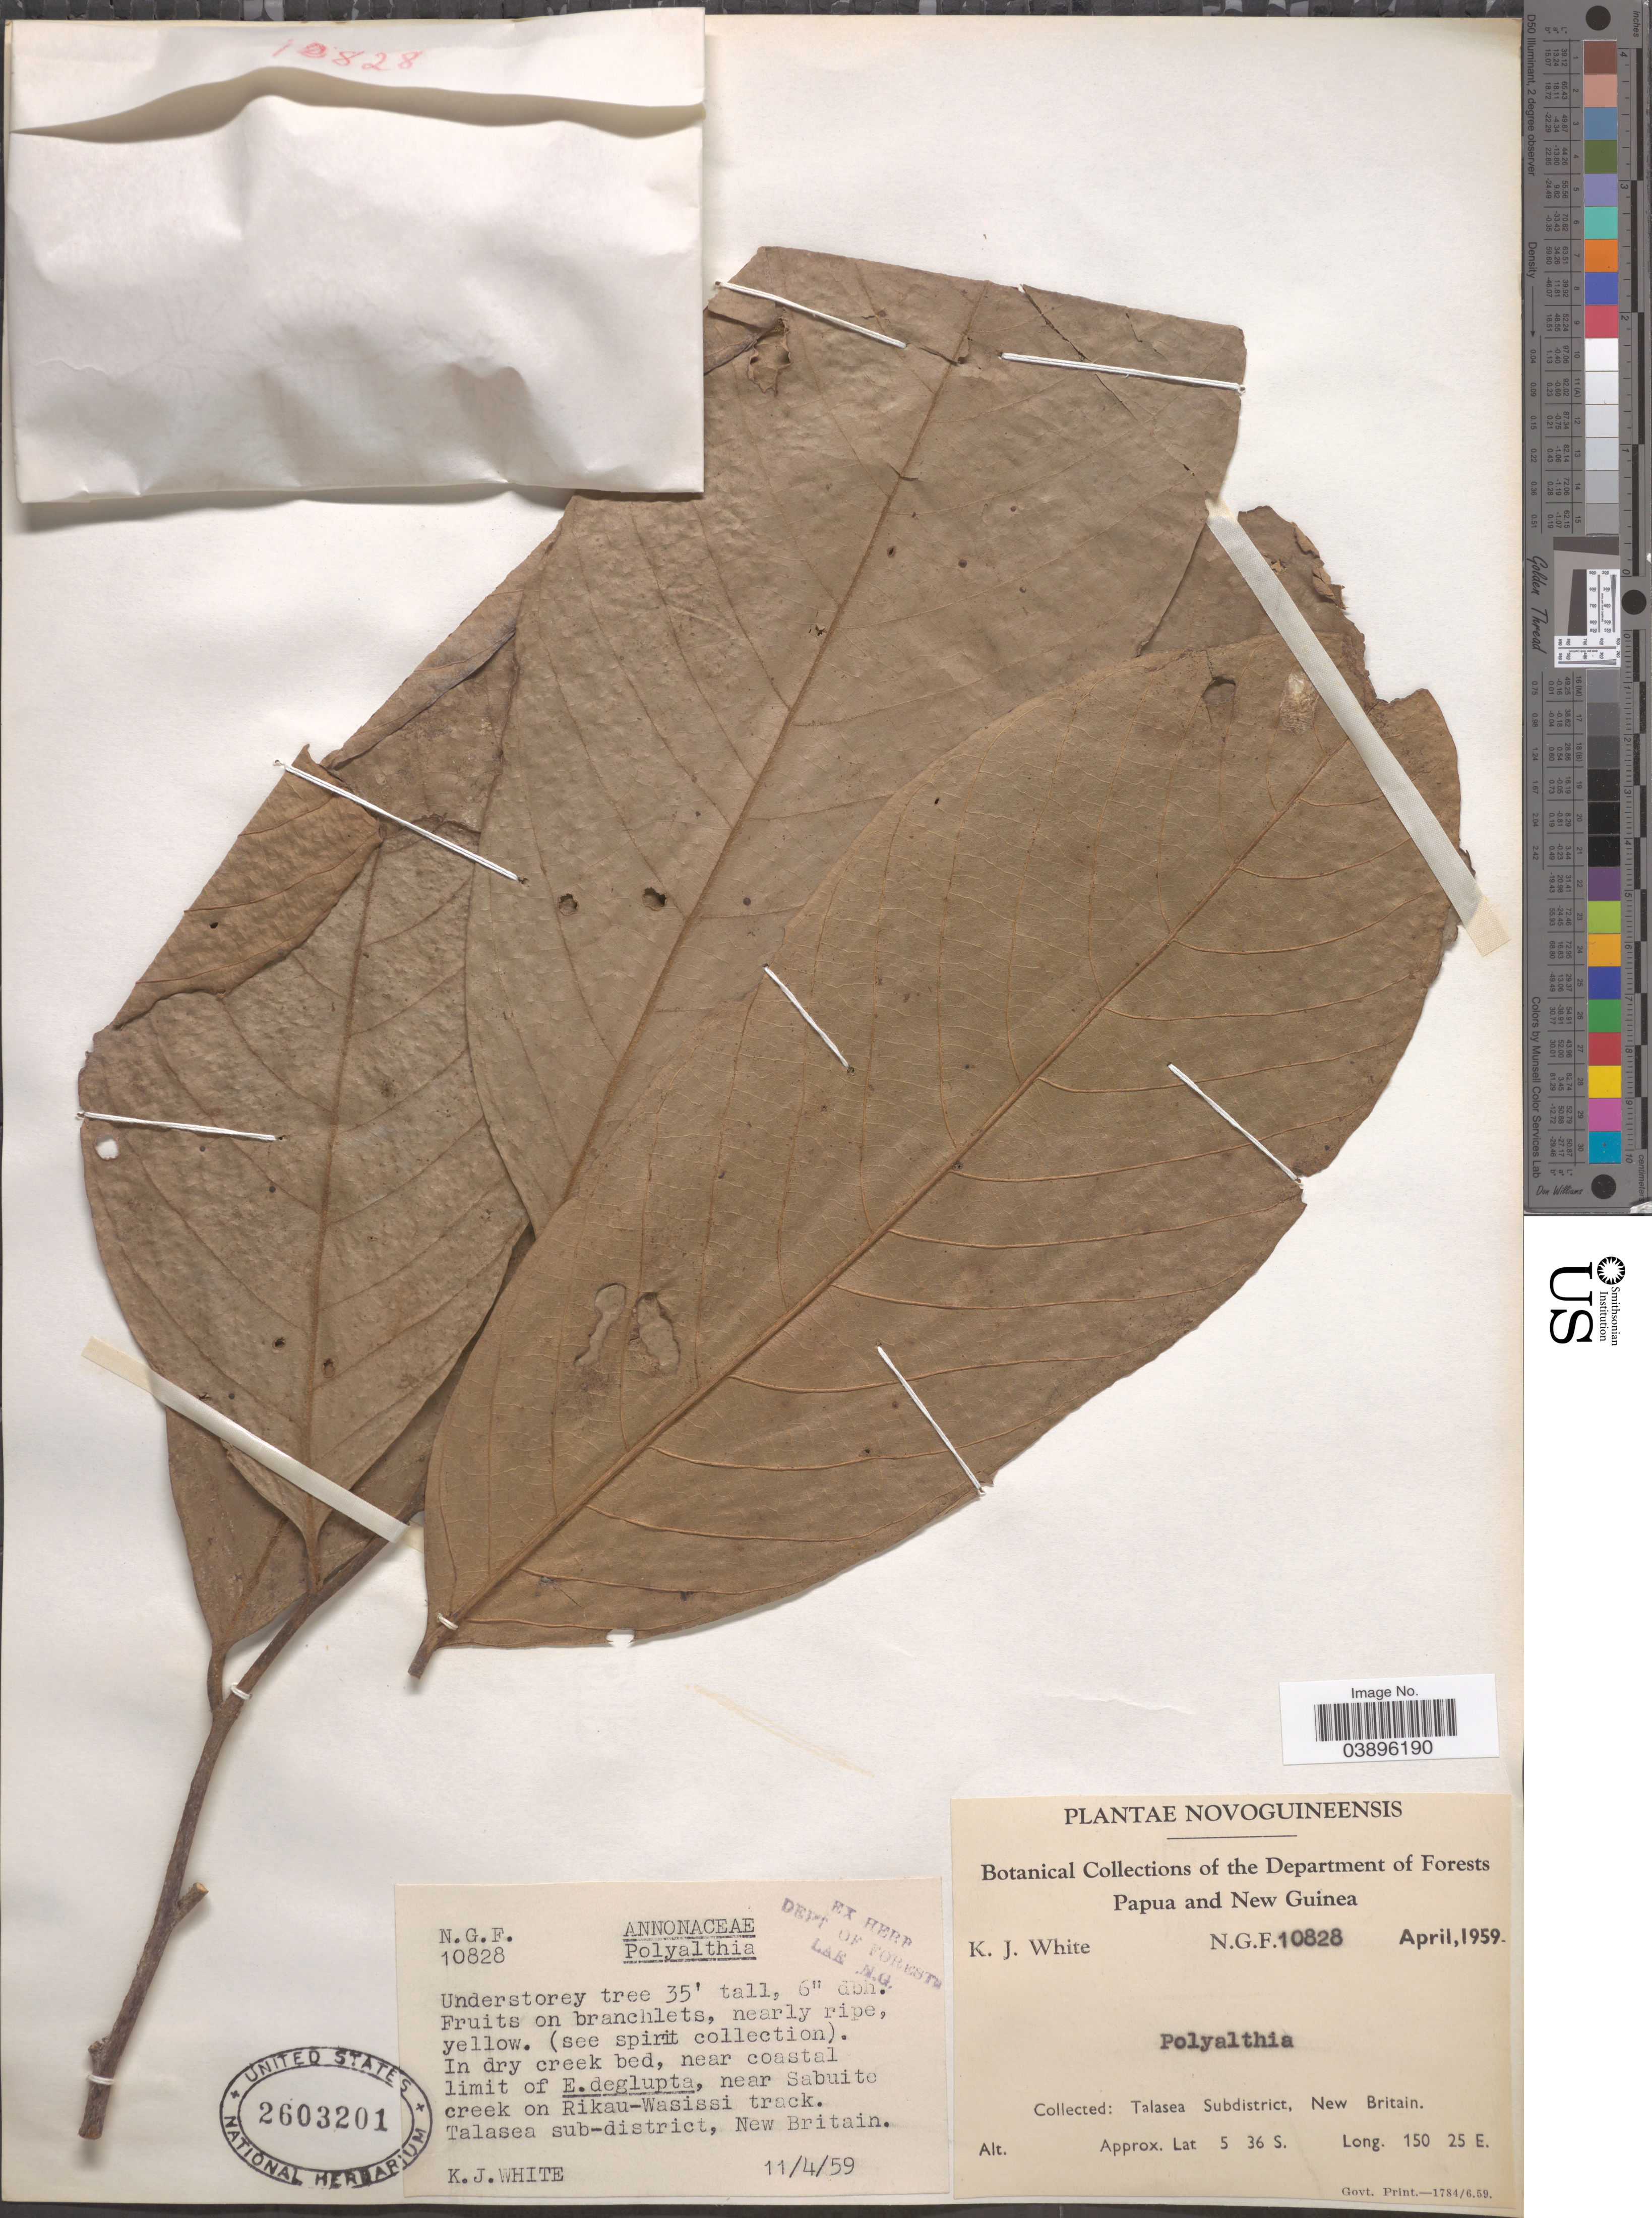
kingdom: Plantae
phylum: Tracheophyta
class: Magnoliopsida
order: Magnoliales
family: Annonaceae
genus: Polyalthia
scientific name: Polyalthia sp.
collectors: K. J. White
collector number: N.G.F.10828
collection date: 1959-04-11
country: Papua New Guinea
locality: Papua and New Guinea. Near coastal limit of E.deglupta, near Sabuite creek on Rikau-Wasissi track. Talasea sub-district, New Britain.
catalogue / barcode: US 2603201